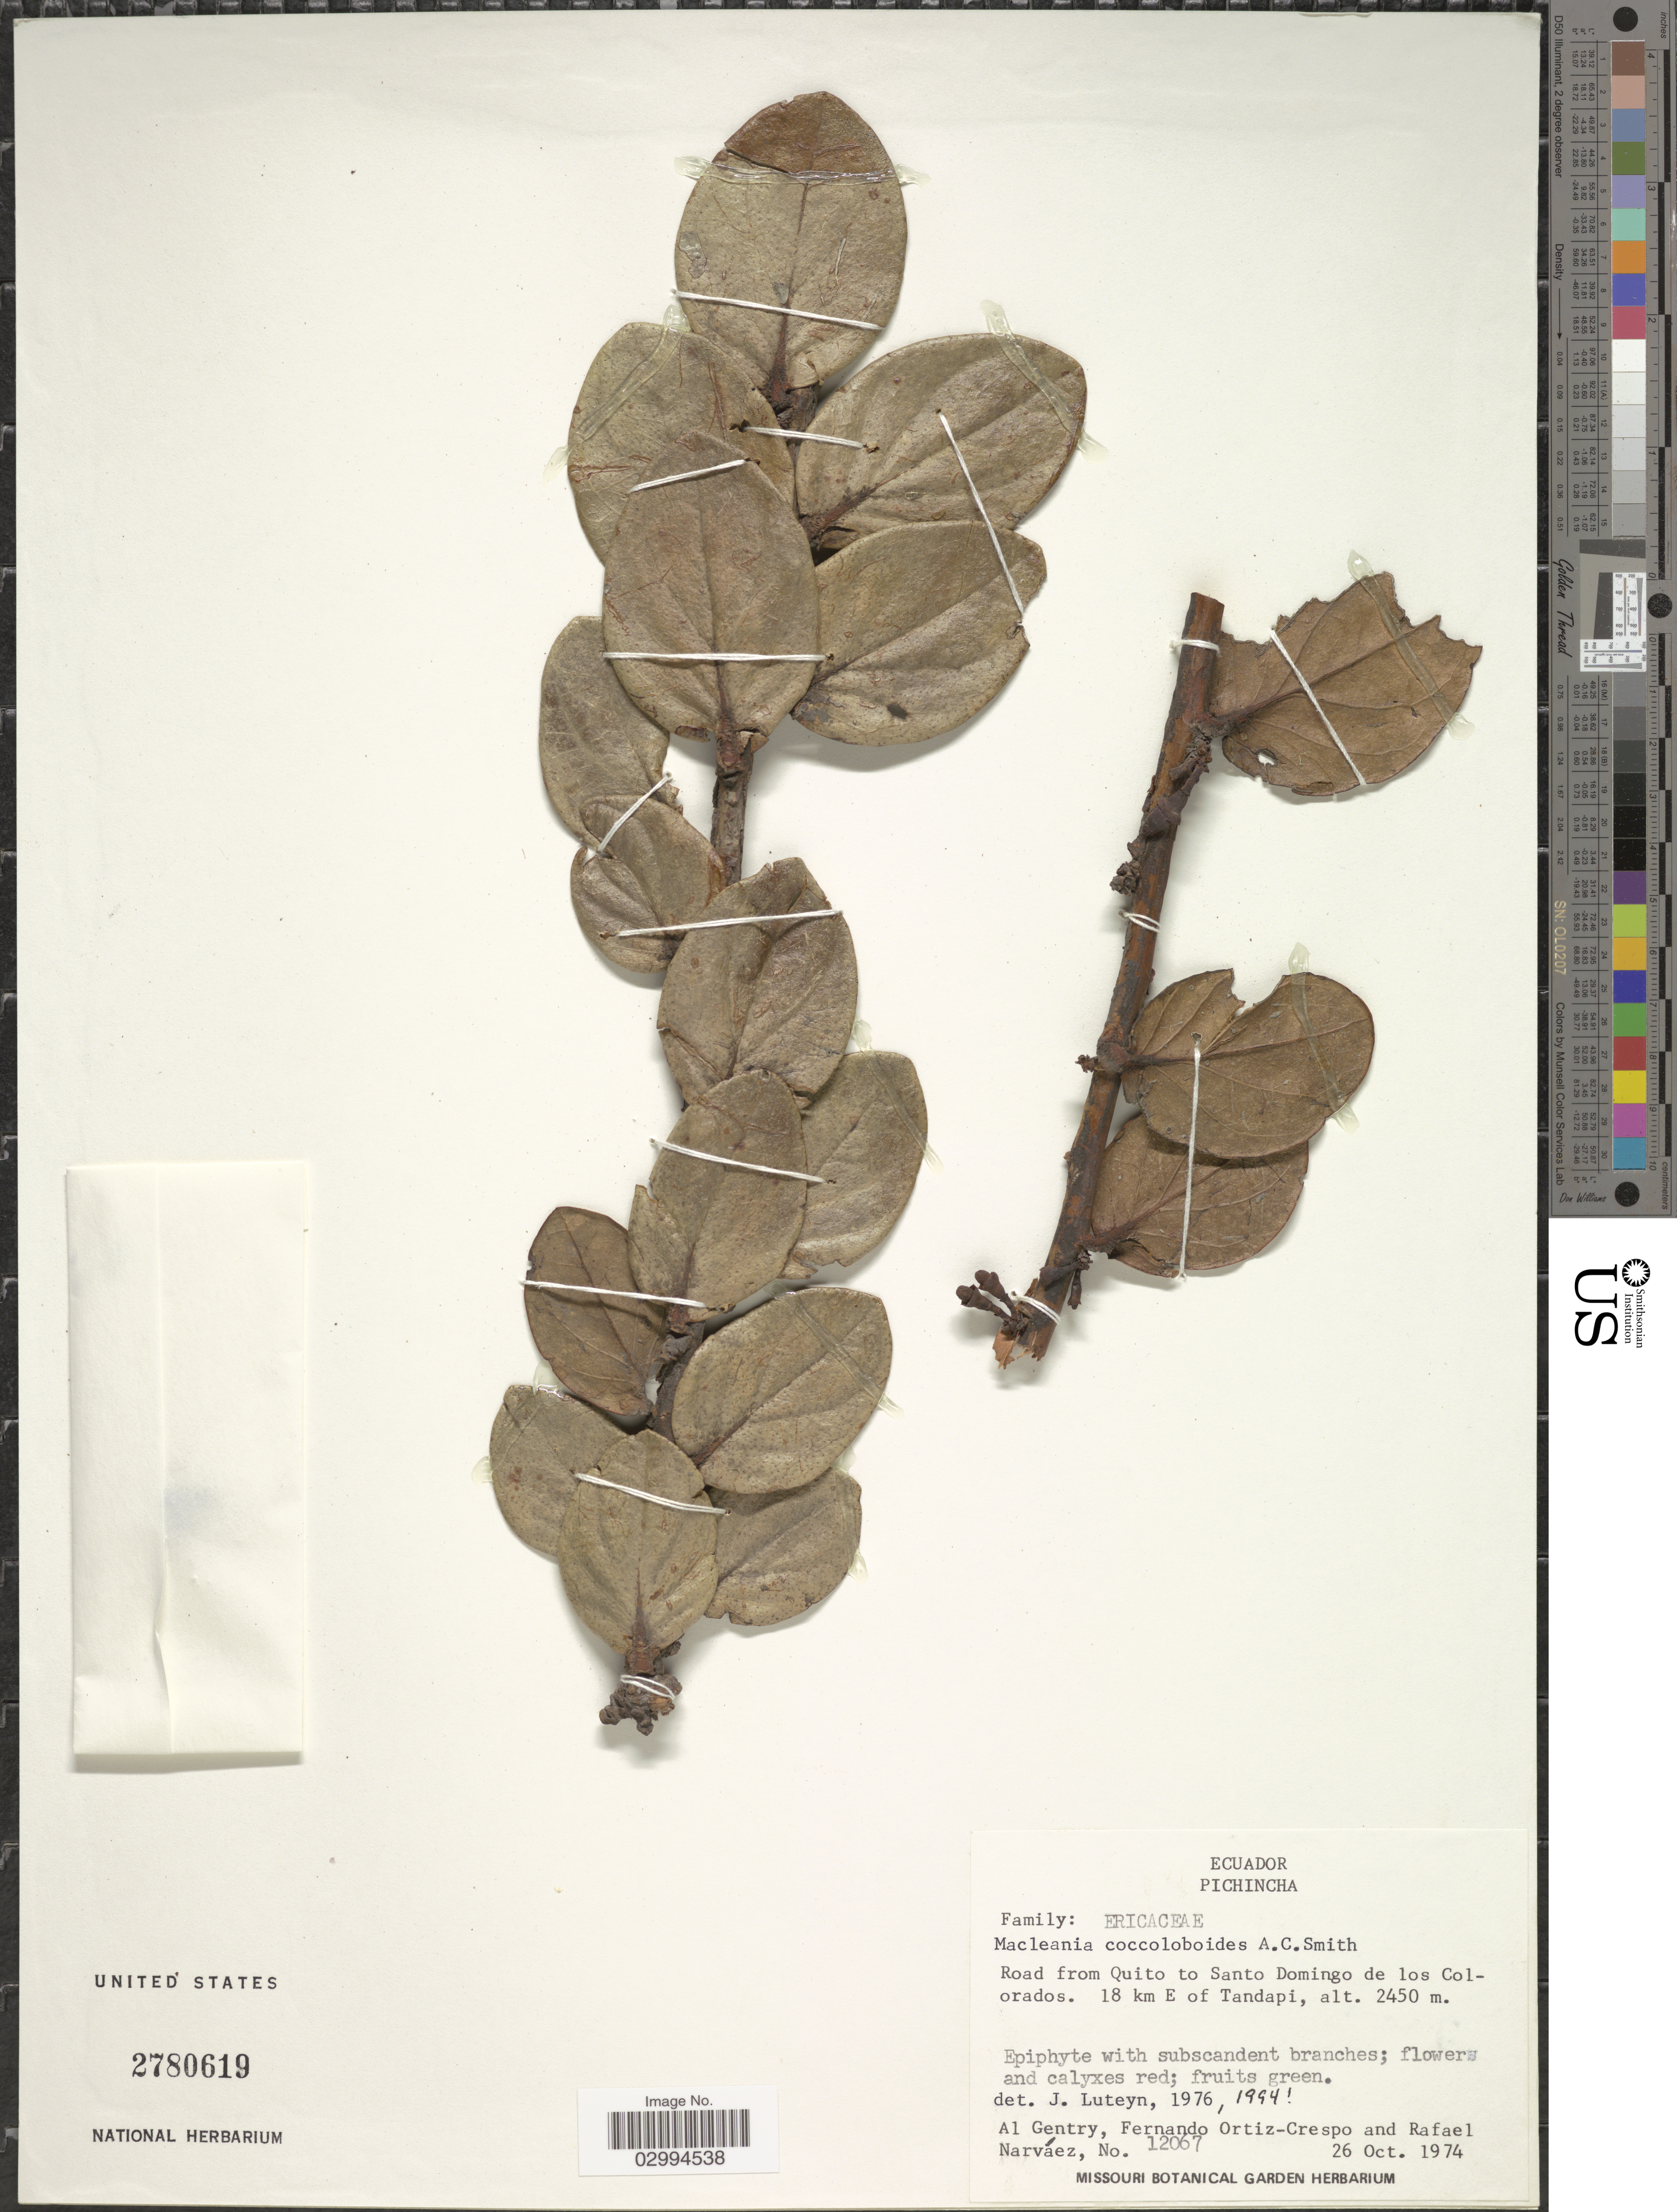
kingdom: Plantae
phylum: Tracheophyta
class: Magnoliopsida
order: Ericales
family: Ericaceae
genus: Macleania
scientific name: Macleania coccoloboides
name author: A.C. Sm.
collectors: A. H. Gentry, F. Ortiz-Crespo & R. Narváez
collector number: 12067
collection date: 1974-10-26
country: Ecuador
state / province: Pichincha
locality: Road from Quito to Santo Domingo de los Colorados. 18 km E of Tandapi.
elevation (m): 2450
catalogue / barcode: US 2780619